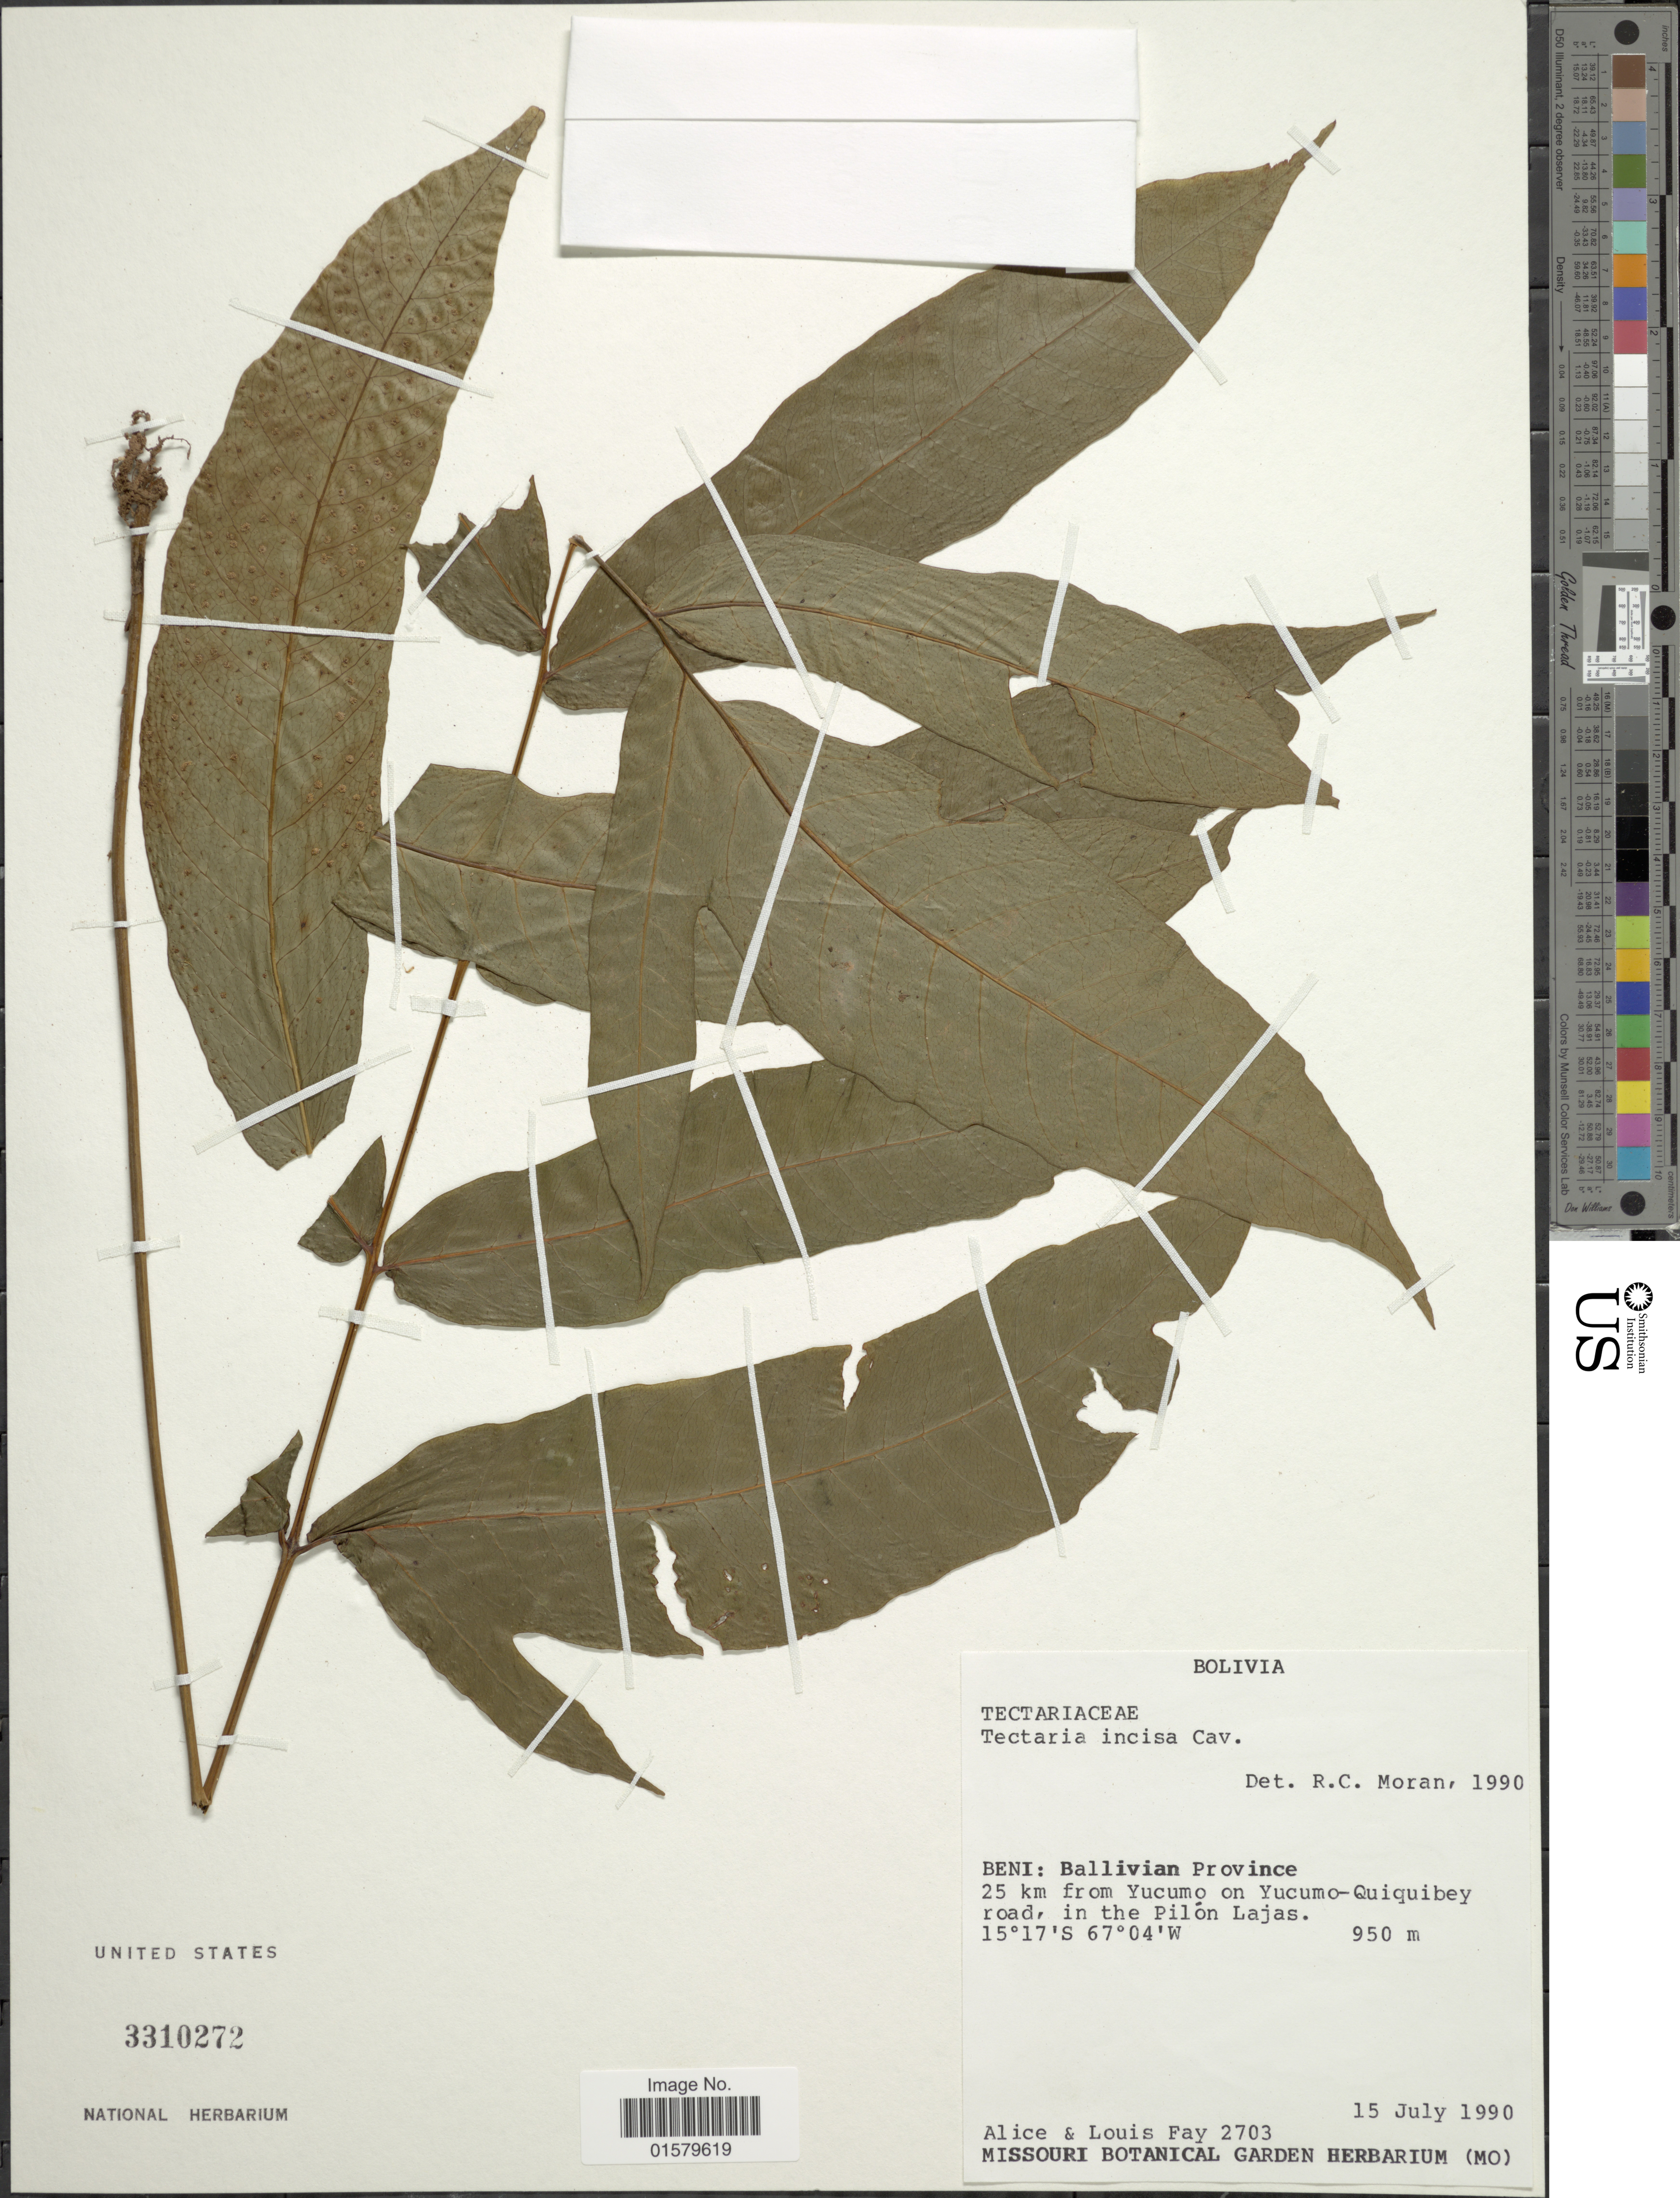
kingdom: Plantae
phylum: Tracheophyta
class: Polypodiopsida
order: Polypodiales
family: Tectariaceae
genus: Tectaria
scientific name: Tectaria incisa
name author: Cav.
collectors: A. Fay & L. Fay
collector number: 2703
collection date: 1990-07-15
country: Bolivia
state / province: Beni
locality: Ballivian Province, 25 km from Yucumo on Yucumo - Quiquibey road, in the Pilon Lajas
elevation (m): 950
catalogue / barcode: US 3310272